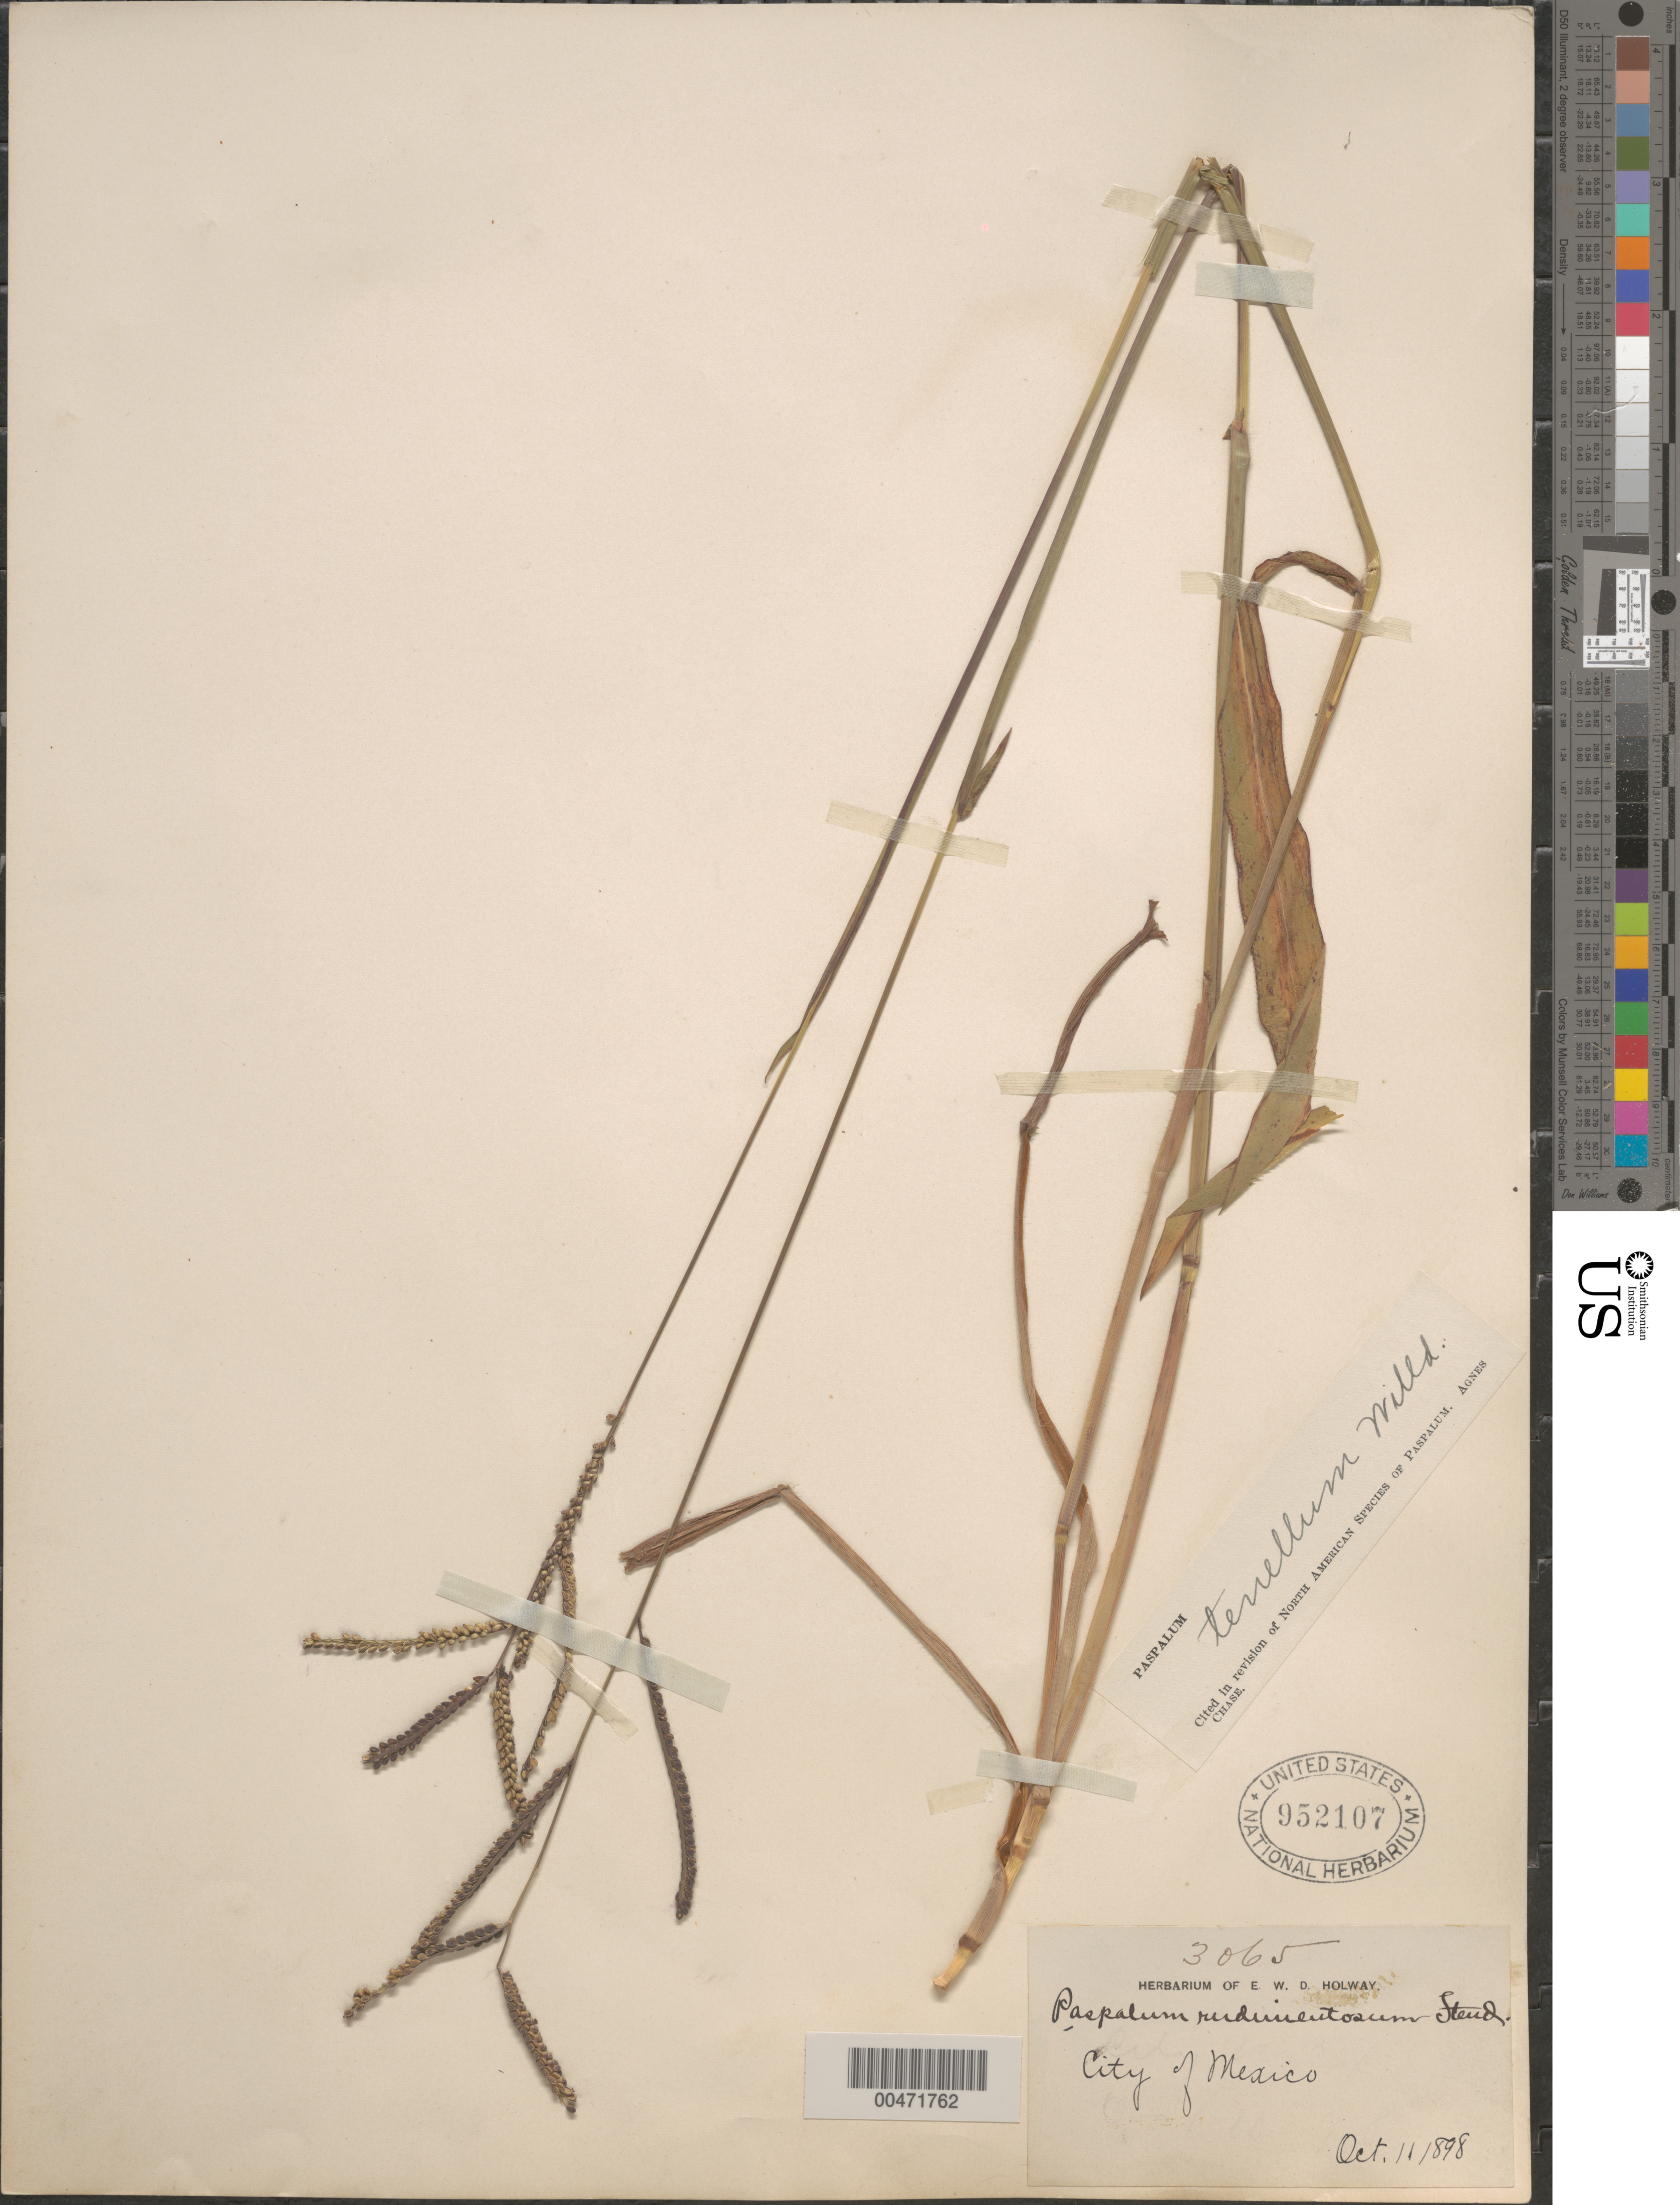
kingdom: Plantae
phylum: Tracheophyta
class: Liliopsida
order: Poales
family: Poaceae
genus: Paspalum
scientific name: Paspalum tenellum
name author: Willd.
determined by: Chase, [M.] Agnes, (US)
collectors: E. W. D. Holway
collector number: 3065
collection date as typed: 11 Oct 1898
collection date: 1898-10-11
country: Mexico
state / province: Distrito Federal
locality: City of Mexico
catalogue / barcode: US 952107